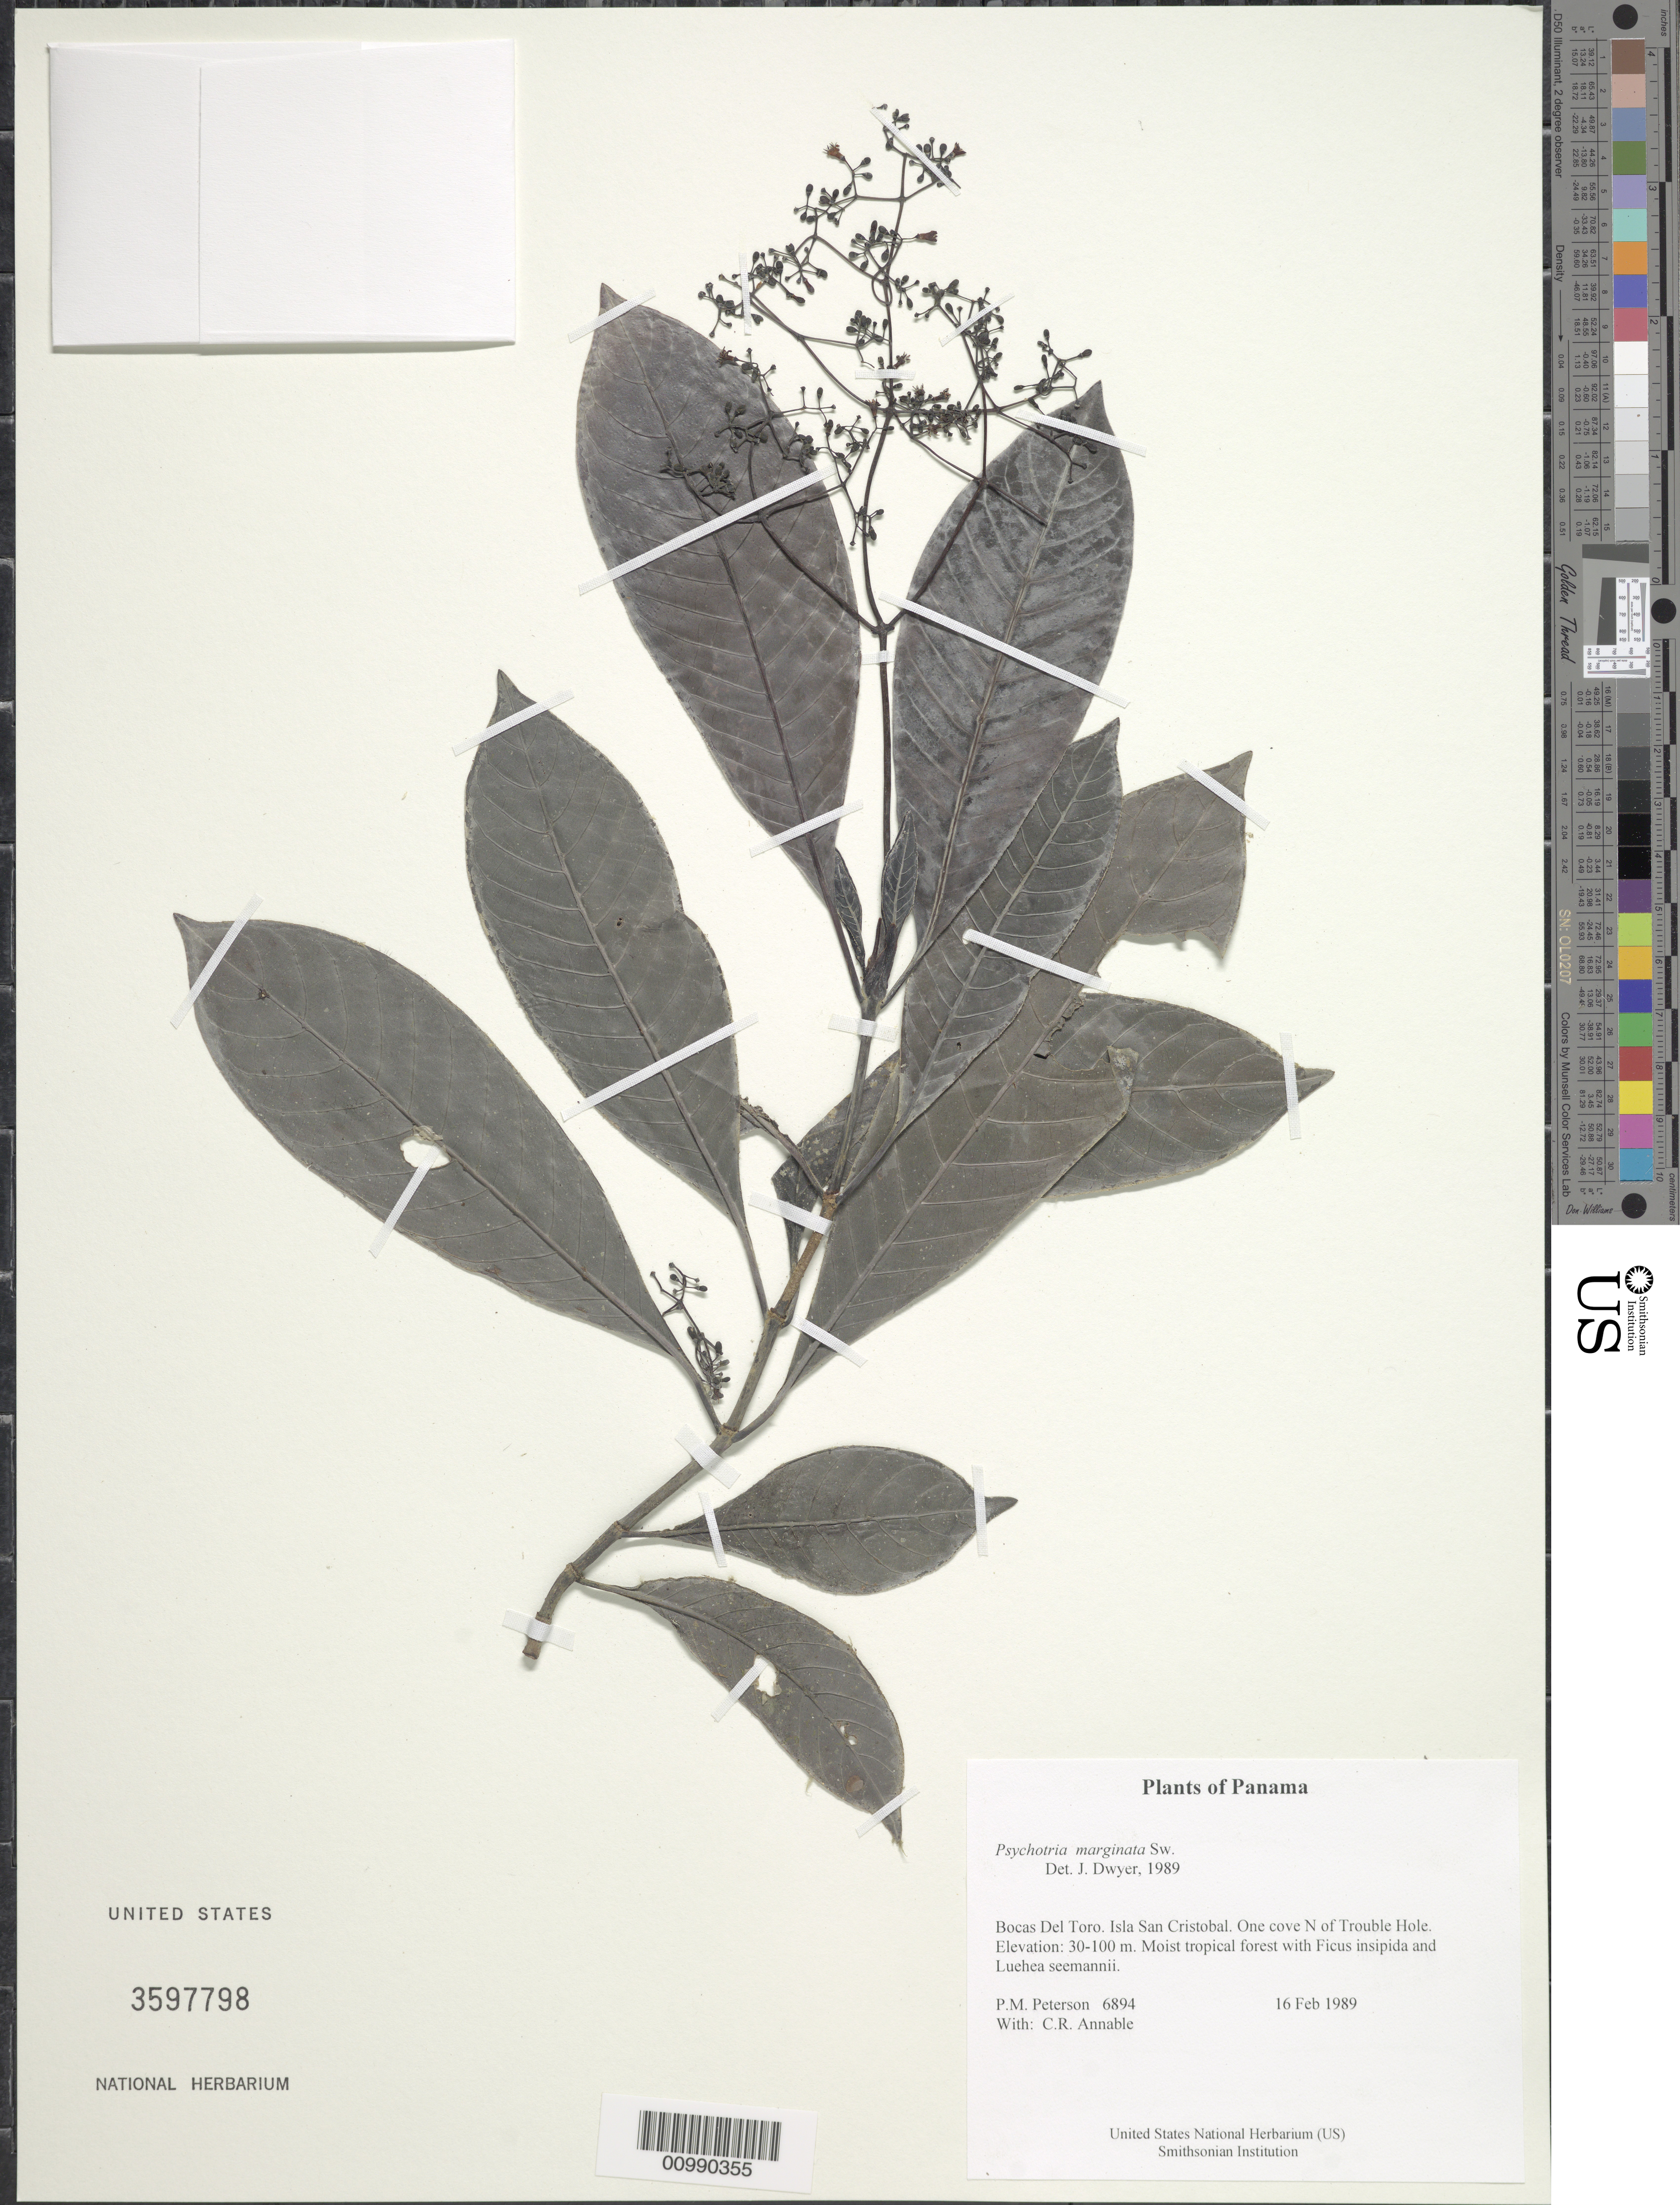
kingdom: Plantae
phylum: Tracheophyta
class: Magnoliopsida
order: Gentianales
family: Rubiaceae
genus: Psychotria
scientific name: Psychotria marginata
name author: Sw.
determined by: Dwyer, J.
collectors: P. M. Peterson & C. R. Annable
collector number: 06894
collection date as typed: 16 Feb 1989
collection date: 1989-02-16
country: Panama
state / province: Bocas del Toro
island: San Cristobal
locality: One cove N of Trouble Hole.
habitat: Moist tropical forest with Ficus insipida and Luehea seemannii.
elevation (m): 30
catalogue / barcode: US 3597798